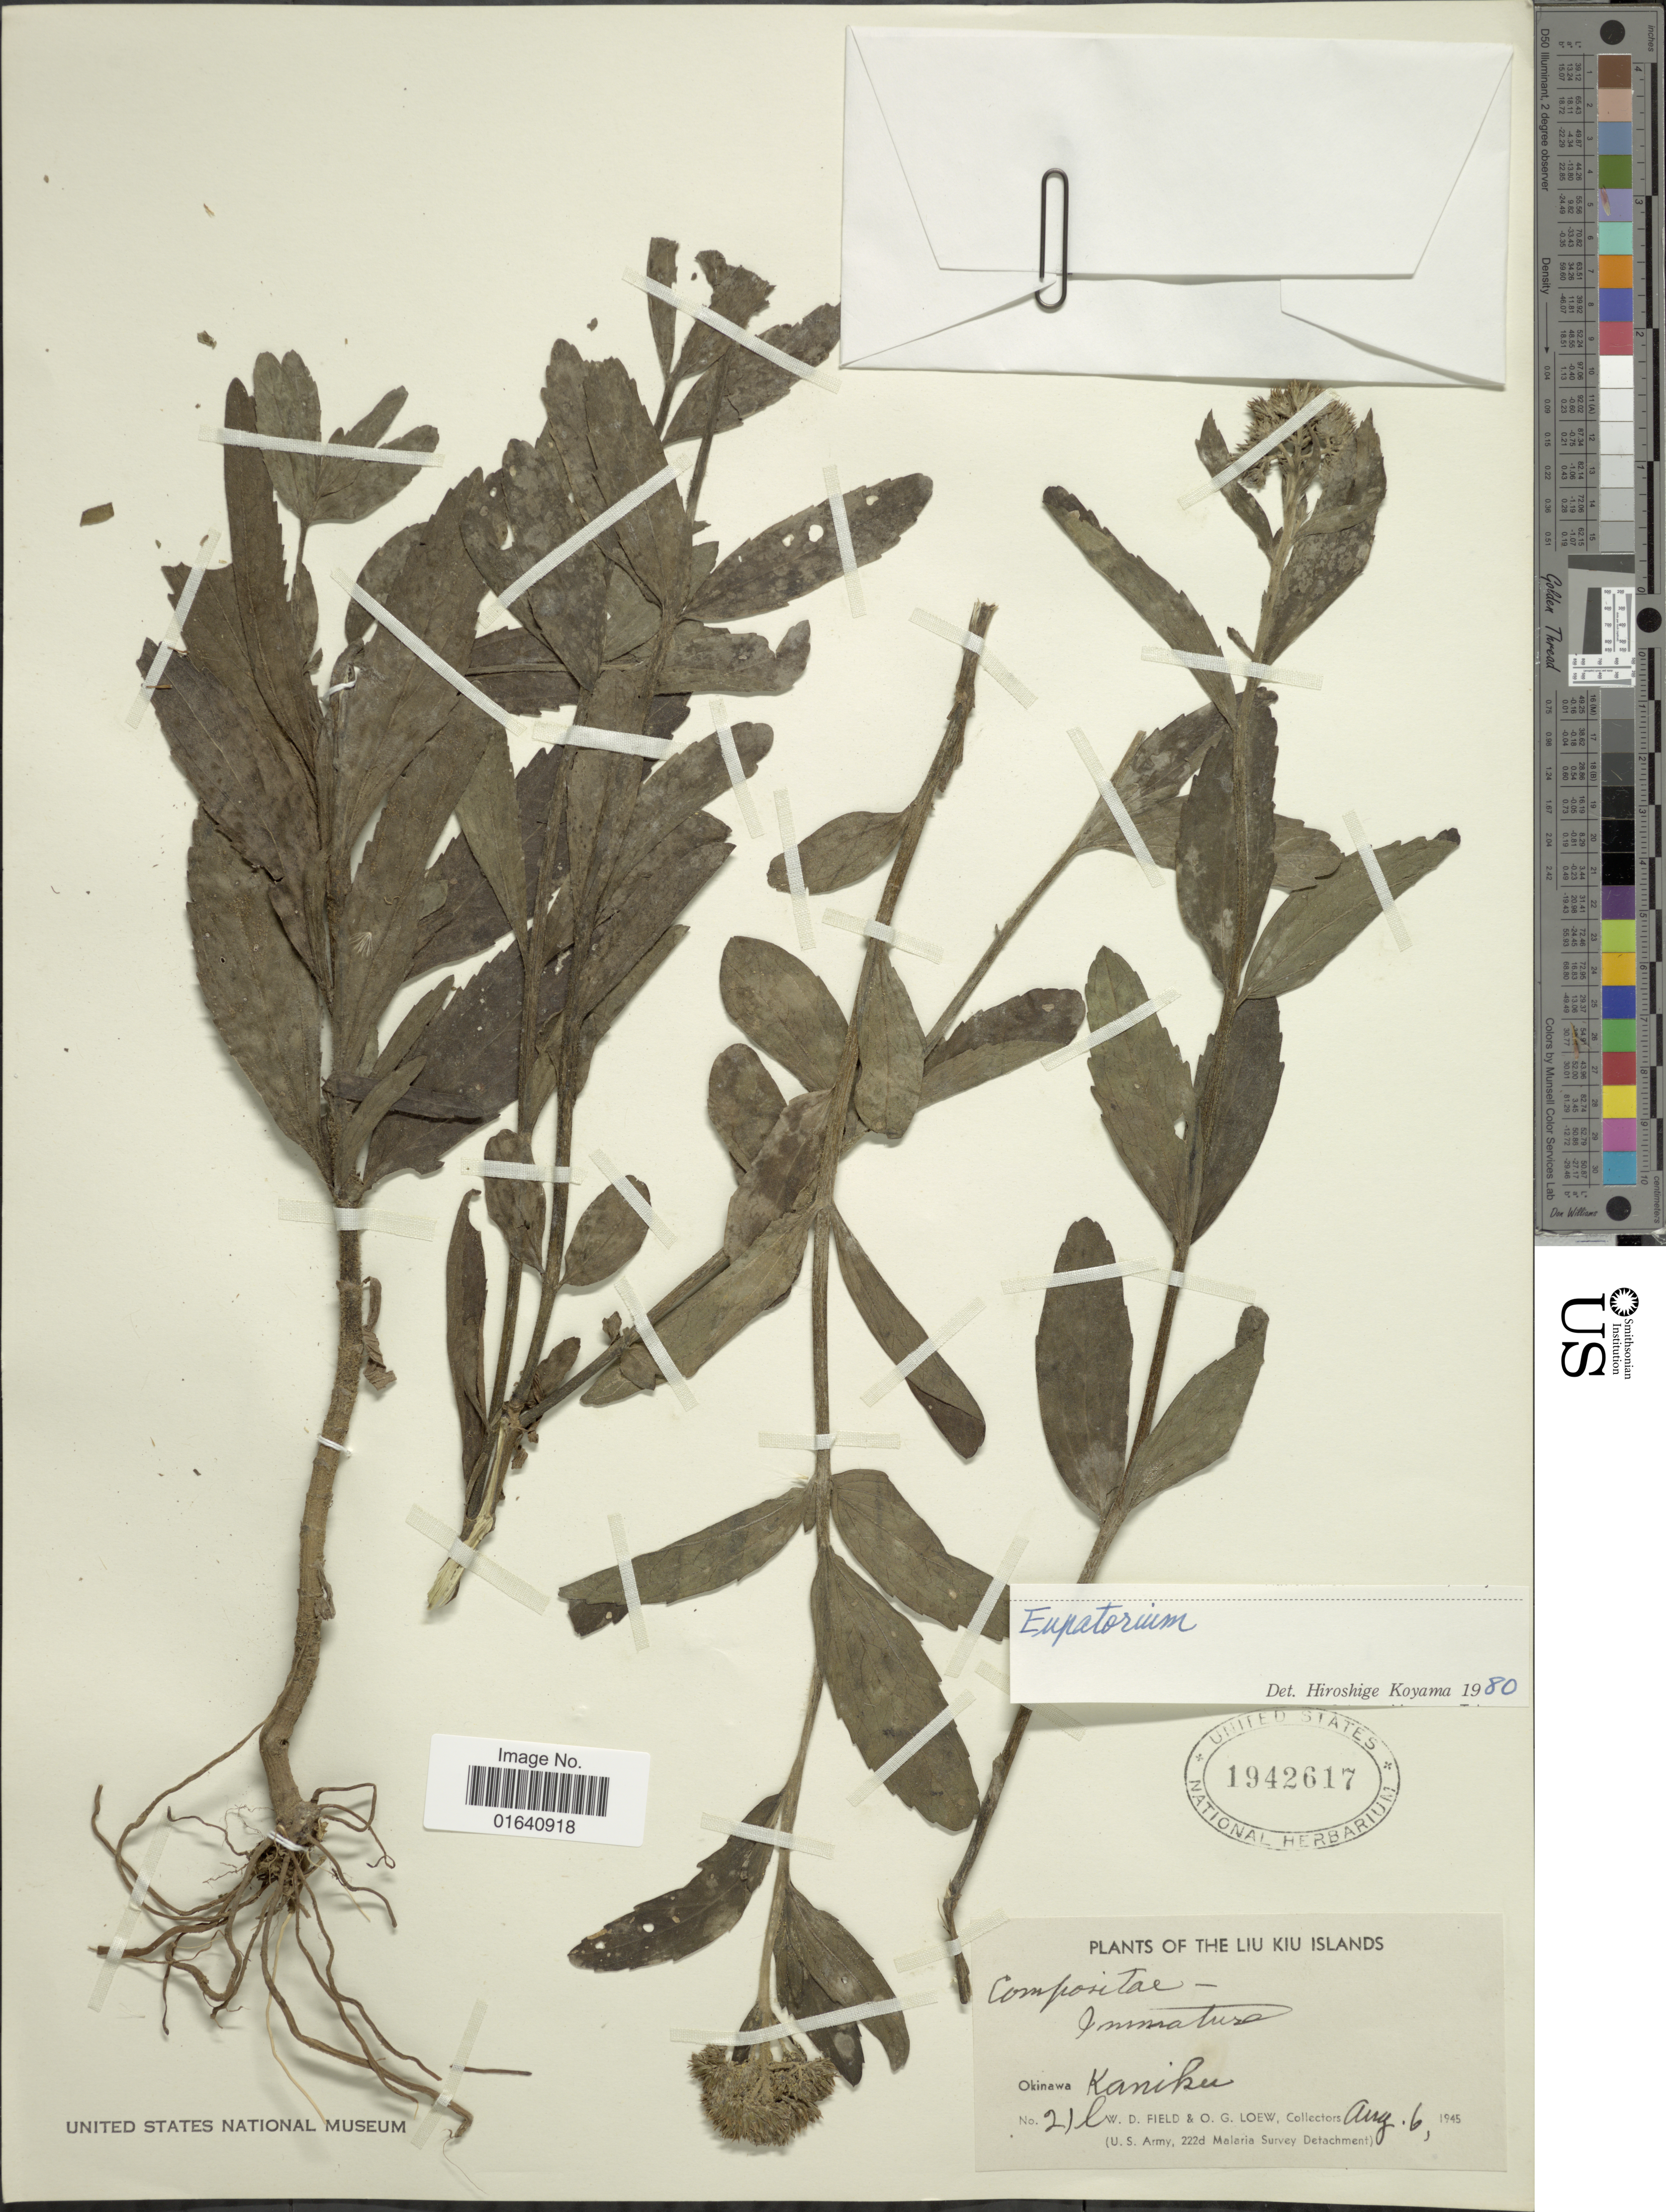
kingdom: Plantae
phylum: Tracheophyta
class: Magnoliopsida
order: Asterales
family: Asteraceae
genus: Eupatorium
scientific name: Eupatorium sp.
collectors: W. D. Field & O. G. Loew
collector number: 21b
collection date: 1945-08-06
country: Japan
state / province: Okinawa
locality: The Liu Kiu Islands, Okinawa Kaniku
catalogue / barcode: US 1942617